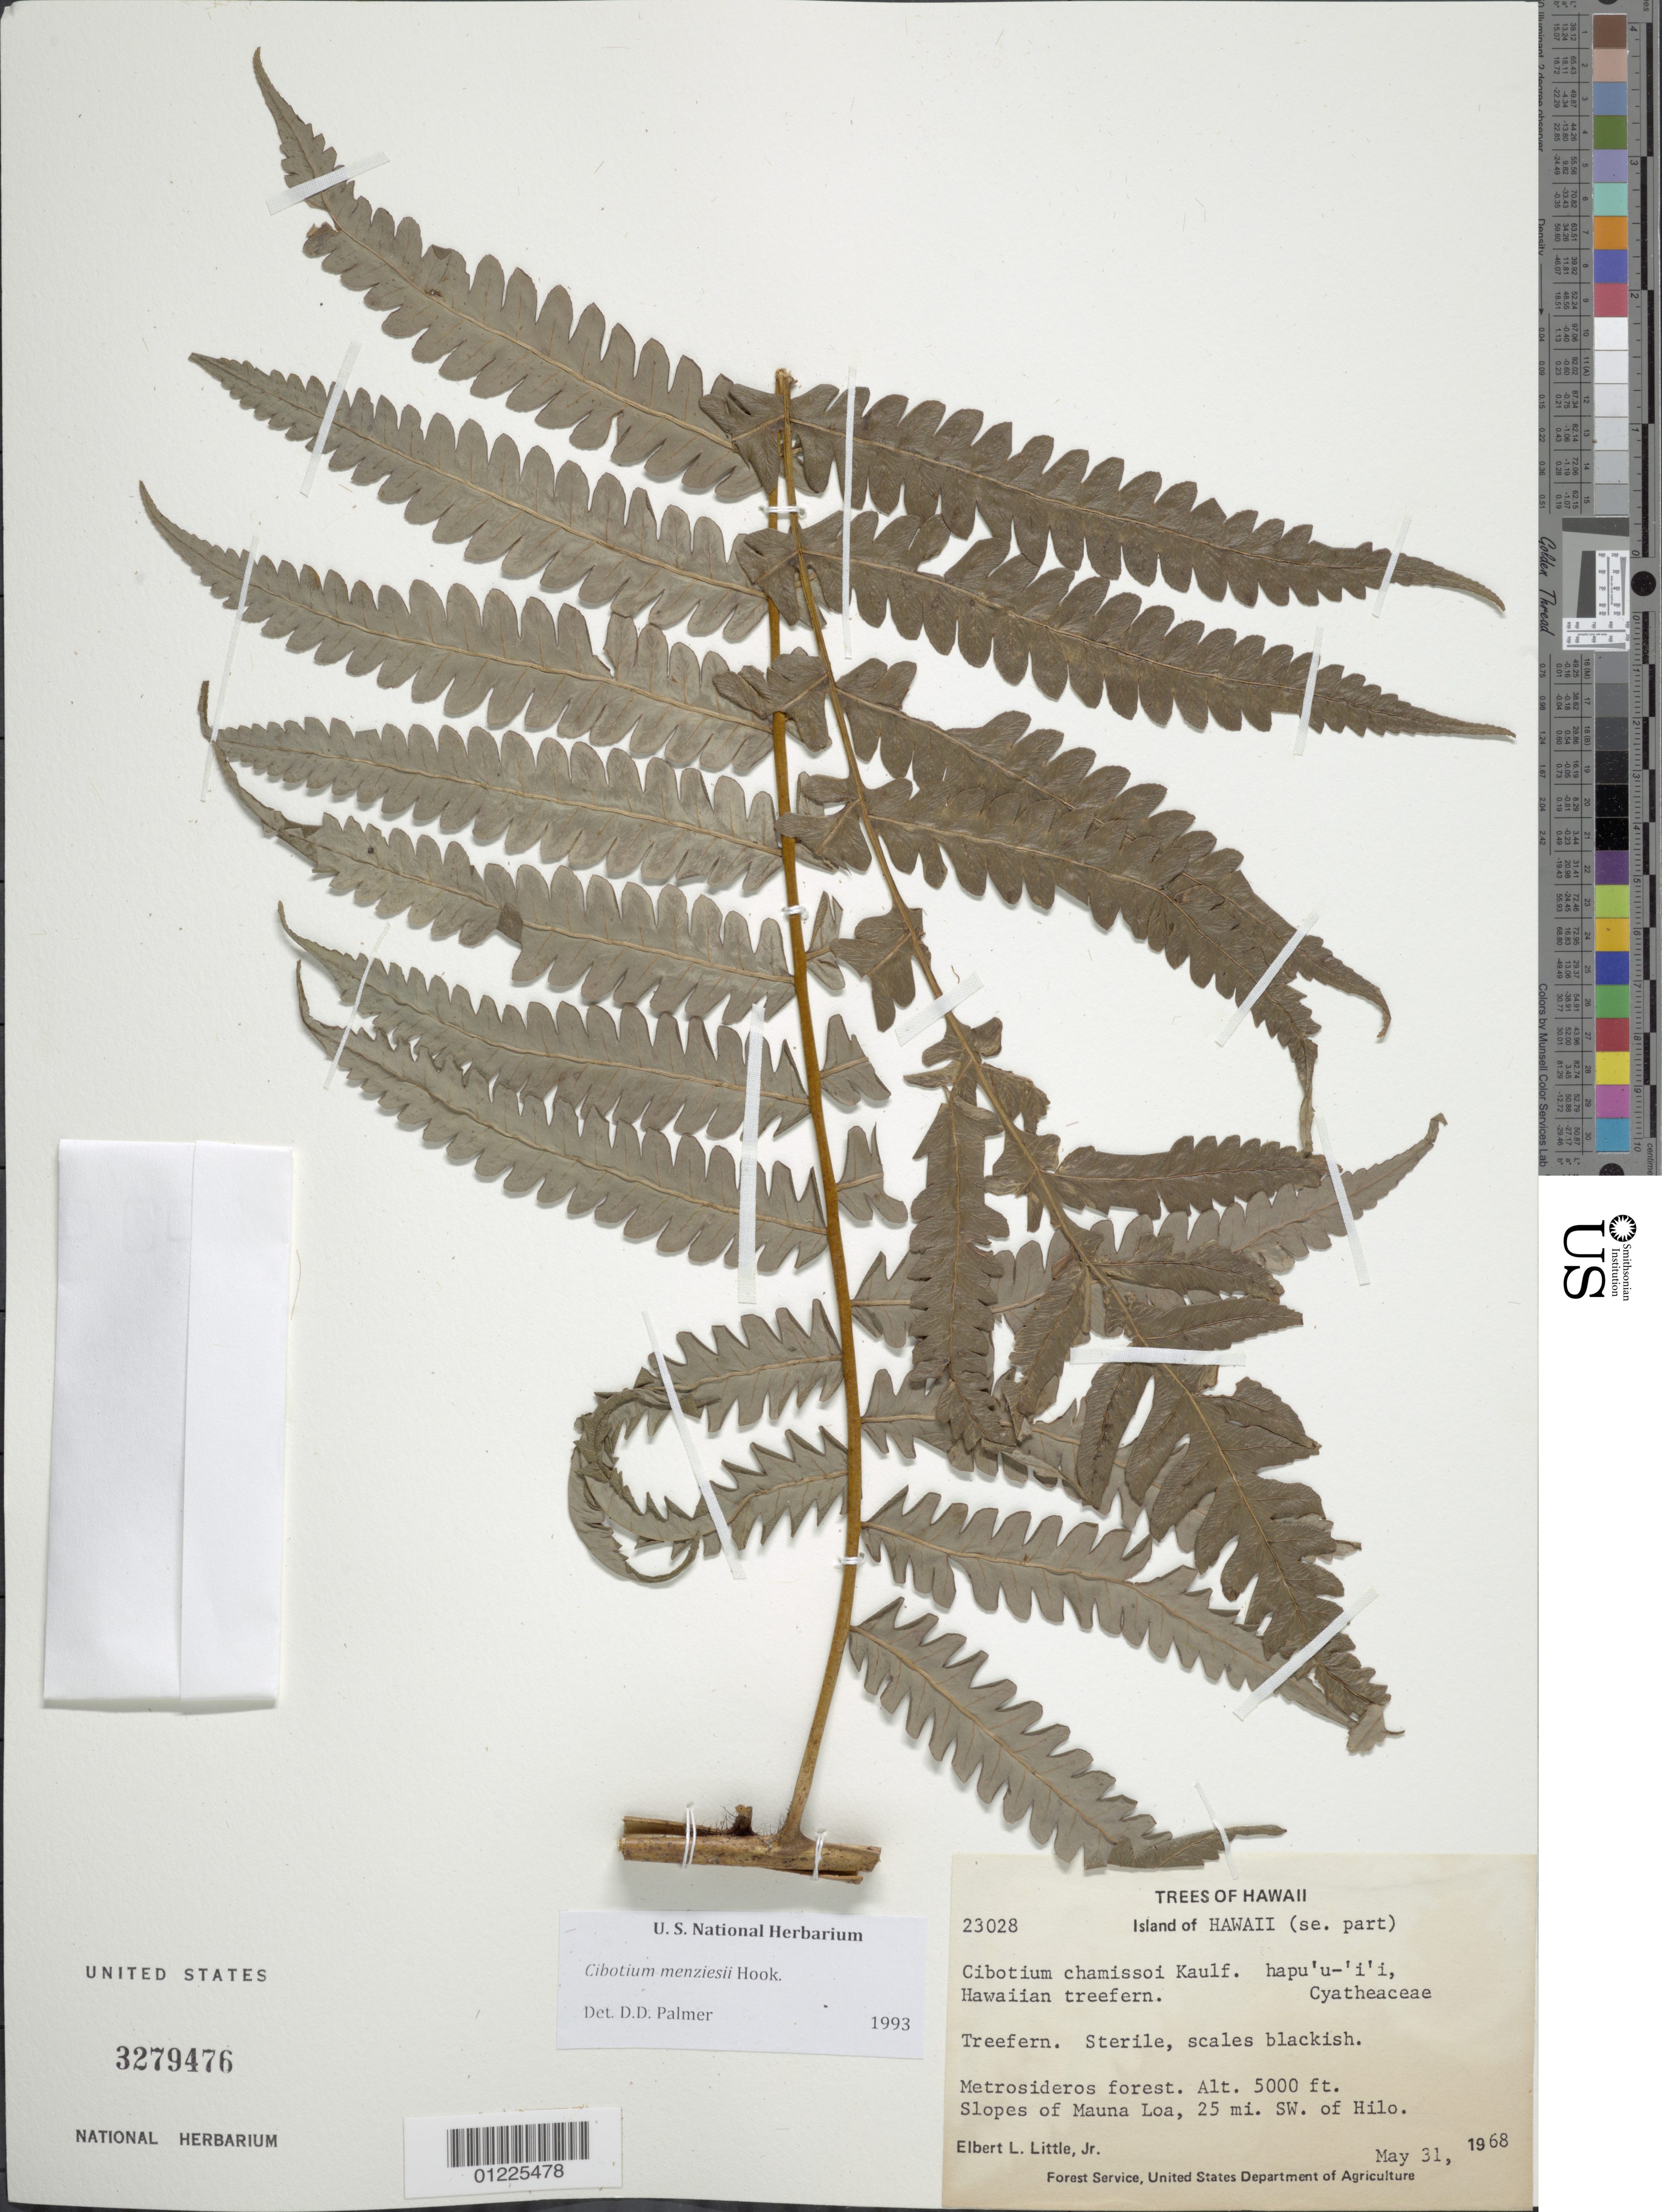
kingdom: Plantae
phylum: Tracheophyta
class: Polypodiopsida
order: Cyatheales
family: Cibotiaceae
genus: Cibotium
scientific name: Cibotium menziesii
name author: Hook.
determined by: Palmer, D. D.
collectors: E. L. Little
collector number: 23028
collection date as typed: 31 May 1968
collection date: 1968-05-31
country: United States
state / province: Hawaii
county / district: Hawaii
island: Hawaii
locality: SE part of Hawaii, slopes of Mauna Loa, 25 mi SW of Hilo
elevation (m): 1524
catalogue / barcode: US 3279476